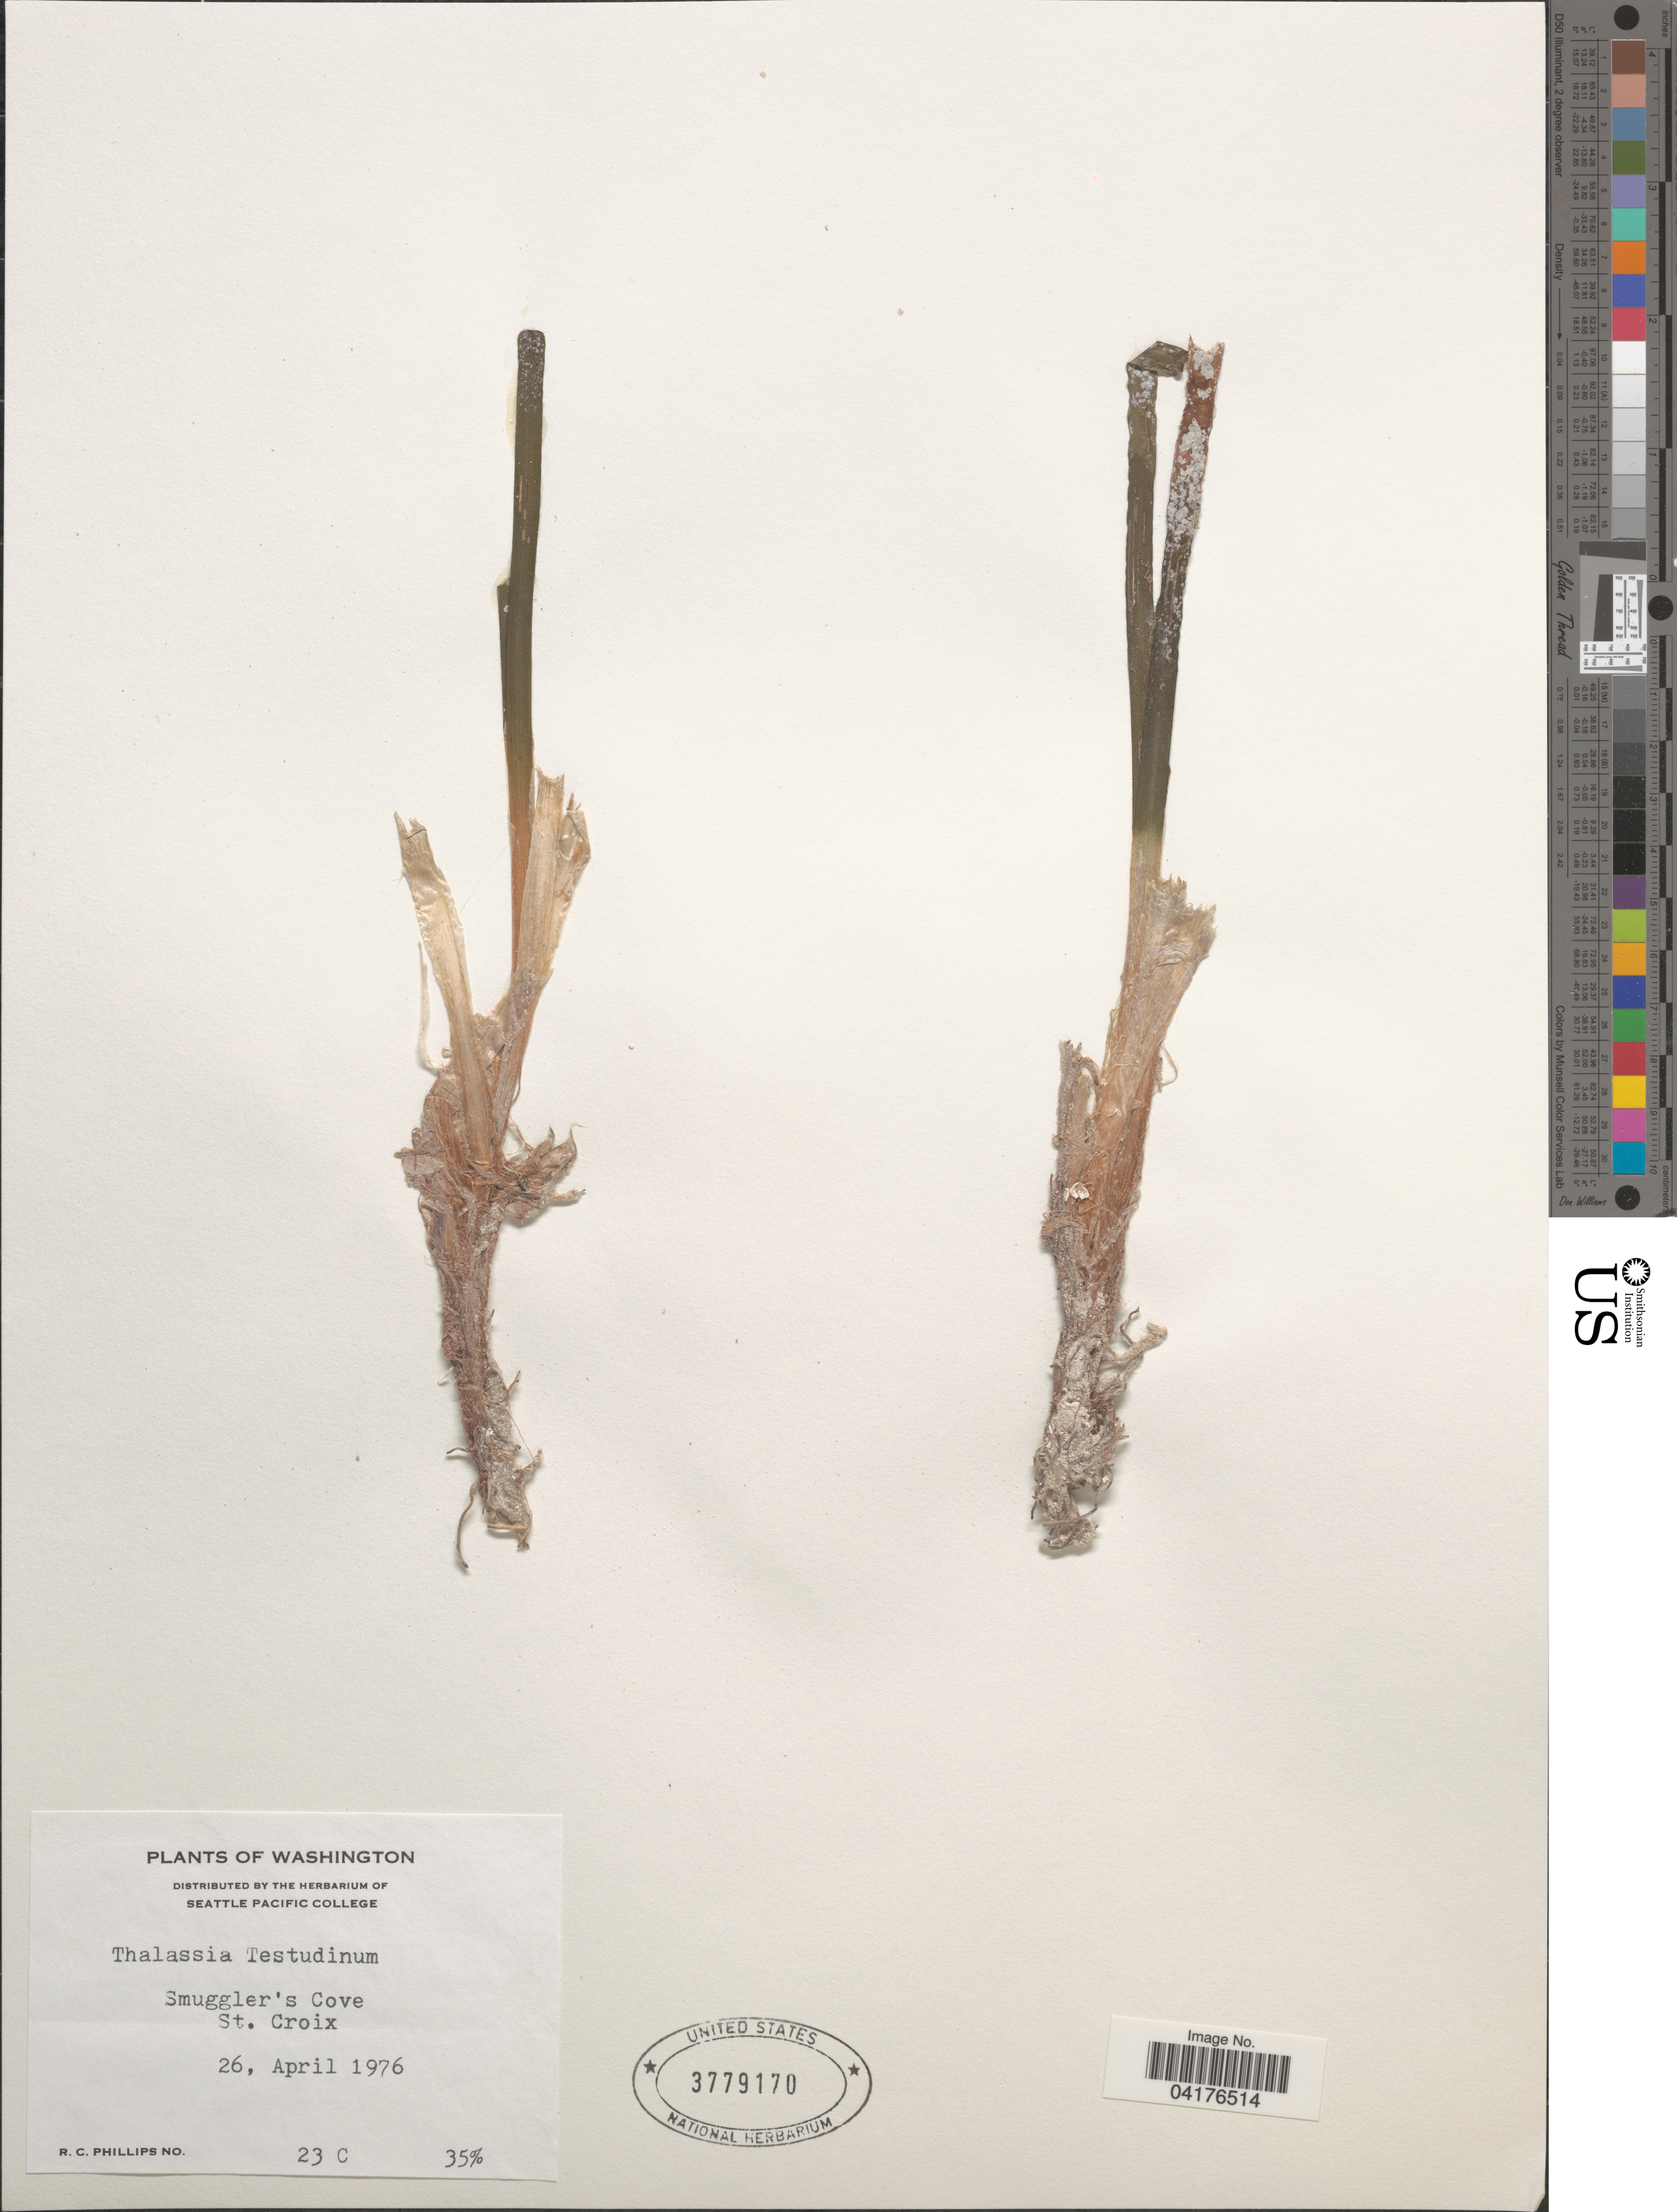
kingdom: Plantae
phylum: Tracheophyta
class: Liliopsida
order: Alismatales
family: Hydrocharitaceae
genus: Thalassia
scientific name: Thalassia testudinum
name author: Banks & Sol. ex K.D. Koenig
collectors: R. C. Phillips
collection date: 1976-04-26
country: U.S. Virgin Islands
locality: Smuggler's Cove. St. Croix.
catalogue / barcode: US 3779170